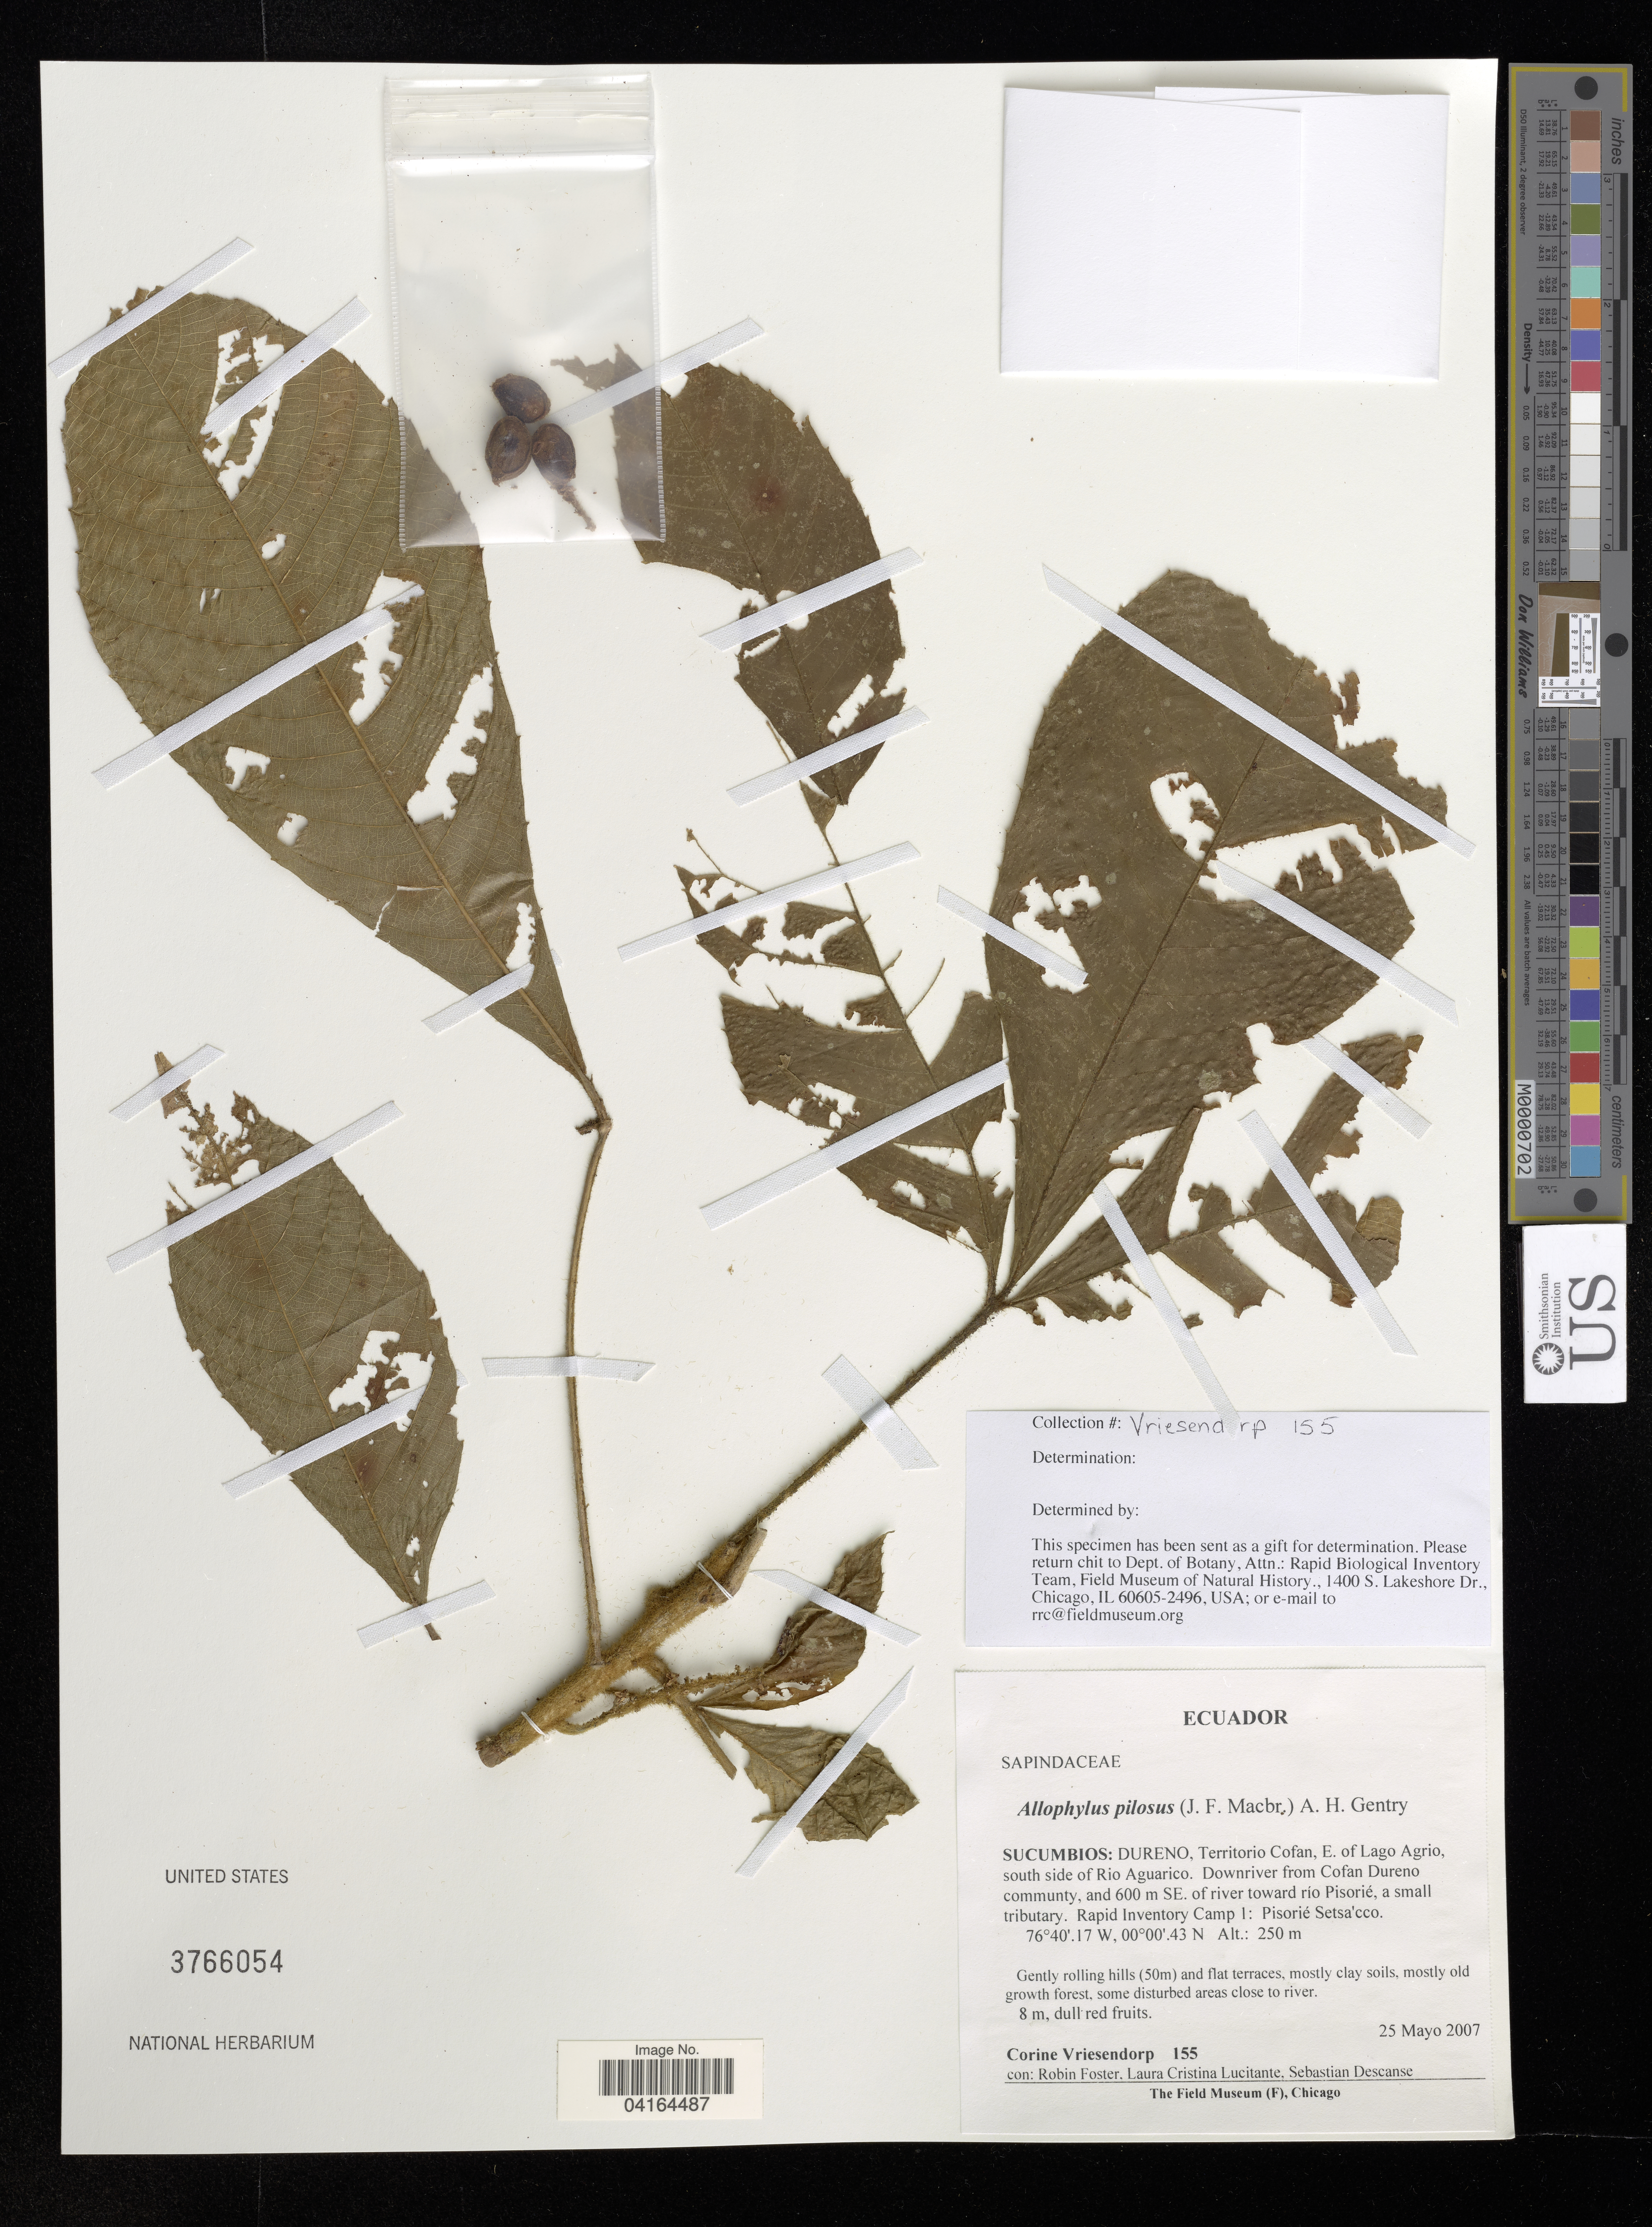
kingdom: Plantae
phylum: Tracheophyta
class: Magnoliopsida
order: Sapindales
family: Sapindaceae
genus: Allophylus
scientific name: Allophylus pilosus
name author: (J.F. Macbr.) A.H. Gentry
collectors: K. Stinman & J. Williams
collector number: OR110-070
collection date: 2007-05-25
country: Ecuador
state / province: Sucumbíos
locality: Dureno, Territorio Cofan, E. of Lago Agrio, south side of Rio Aguarico. Downriver from Cofan Dureno community, and 600 m SE. of river toward río Pisorié. a small tributary. Rapid Inventory Camp 1: Pisorié Setsa'cco.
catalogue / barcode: US 3766400